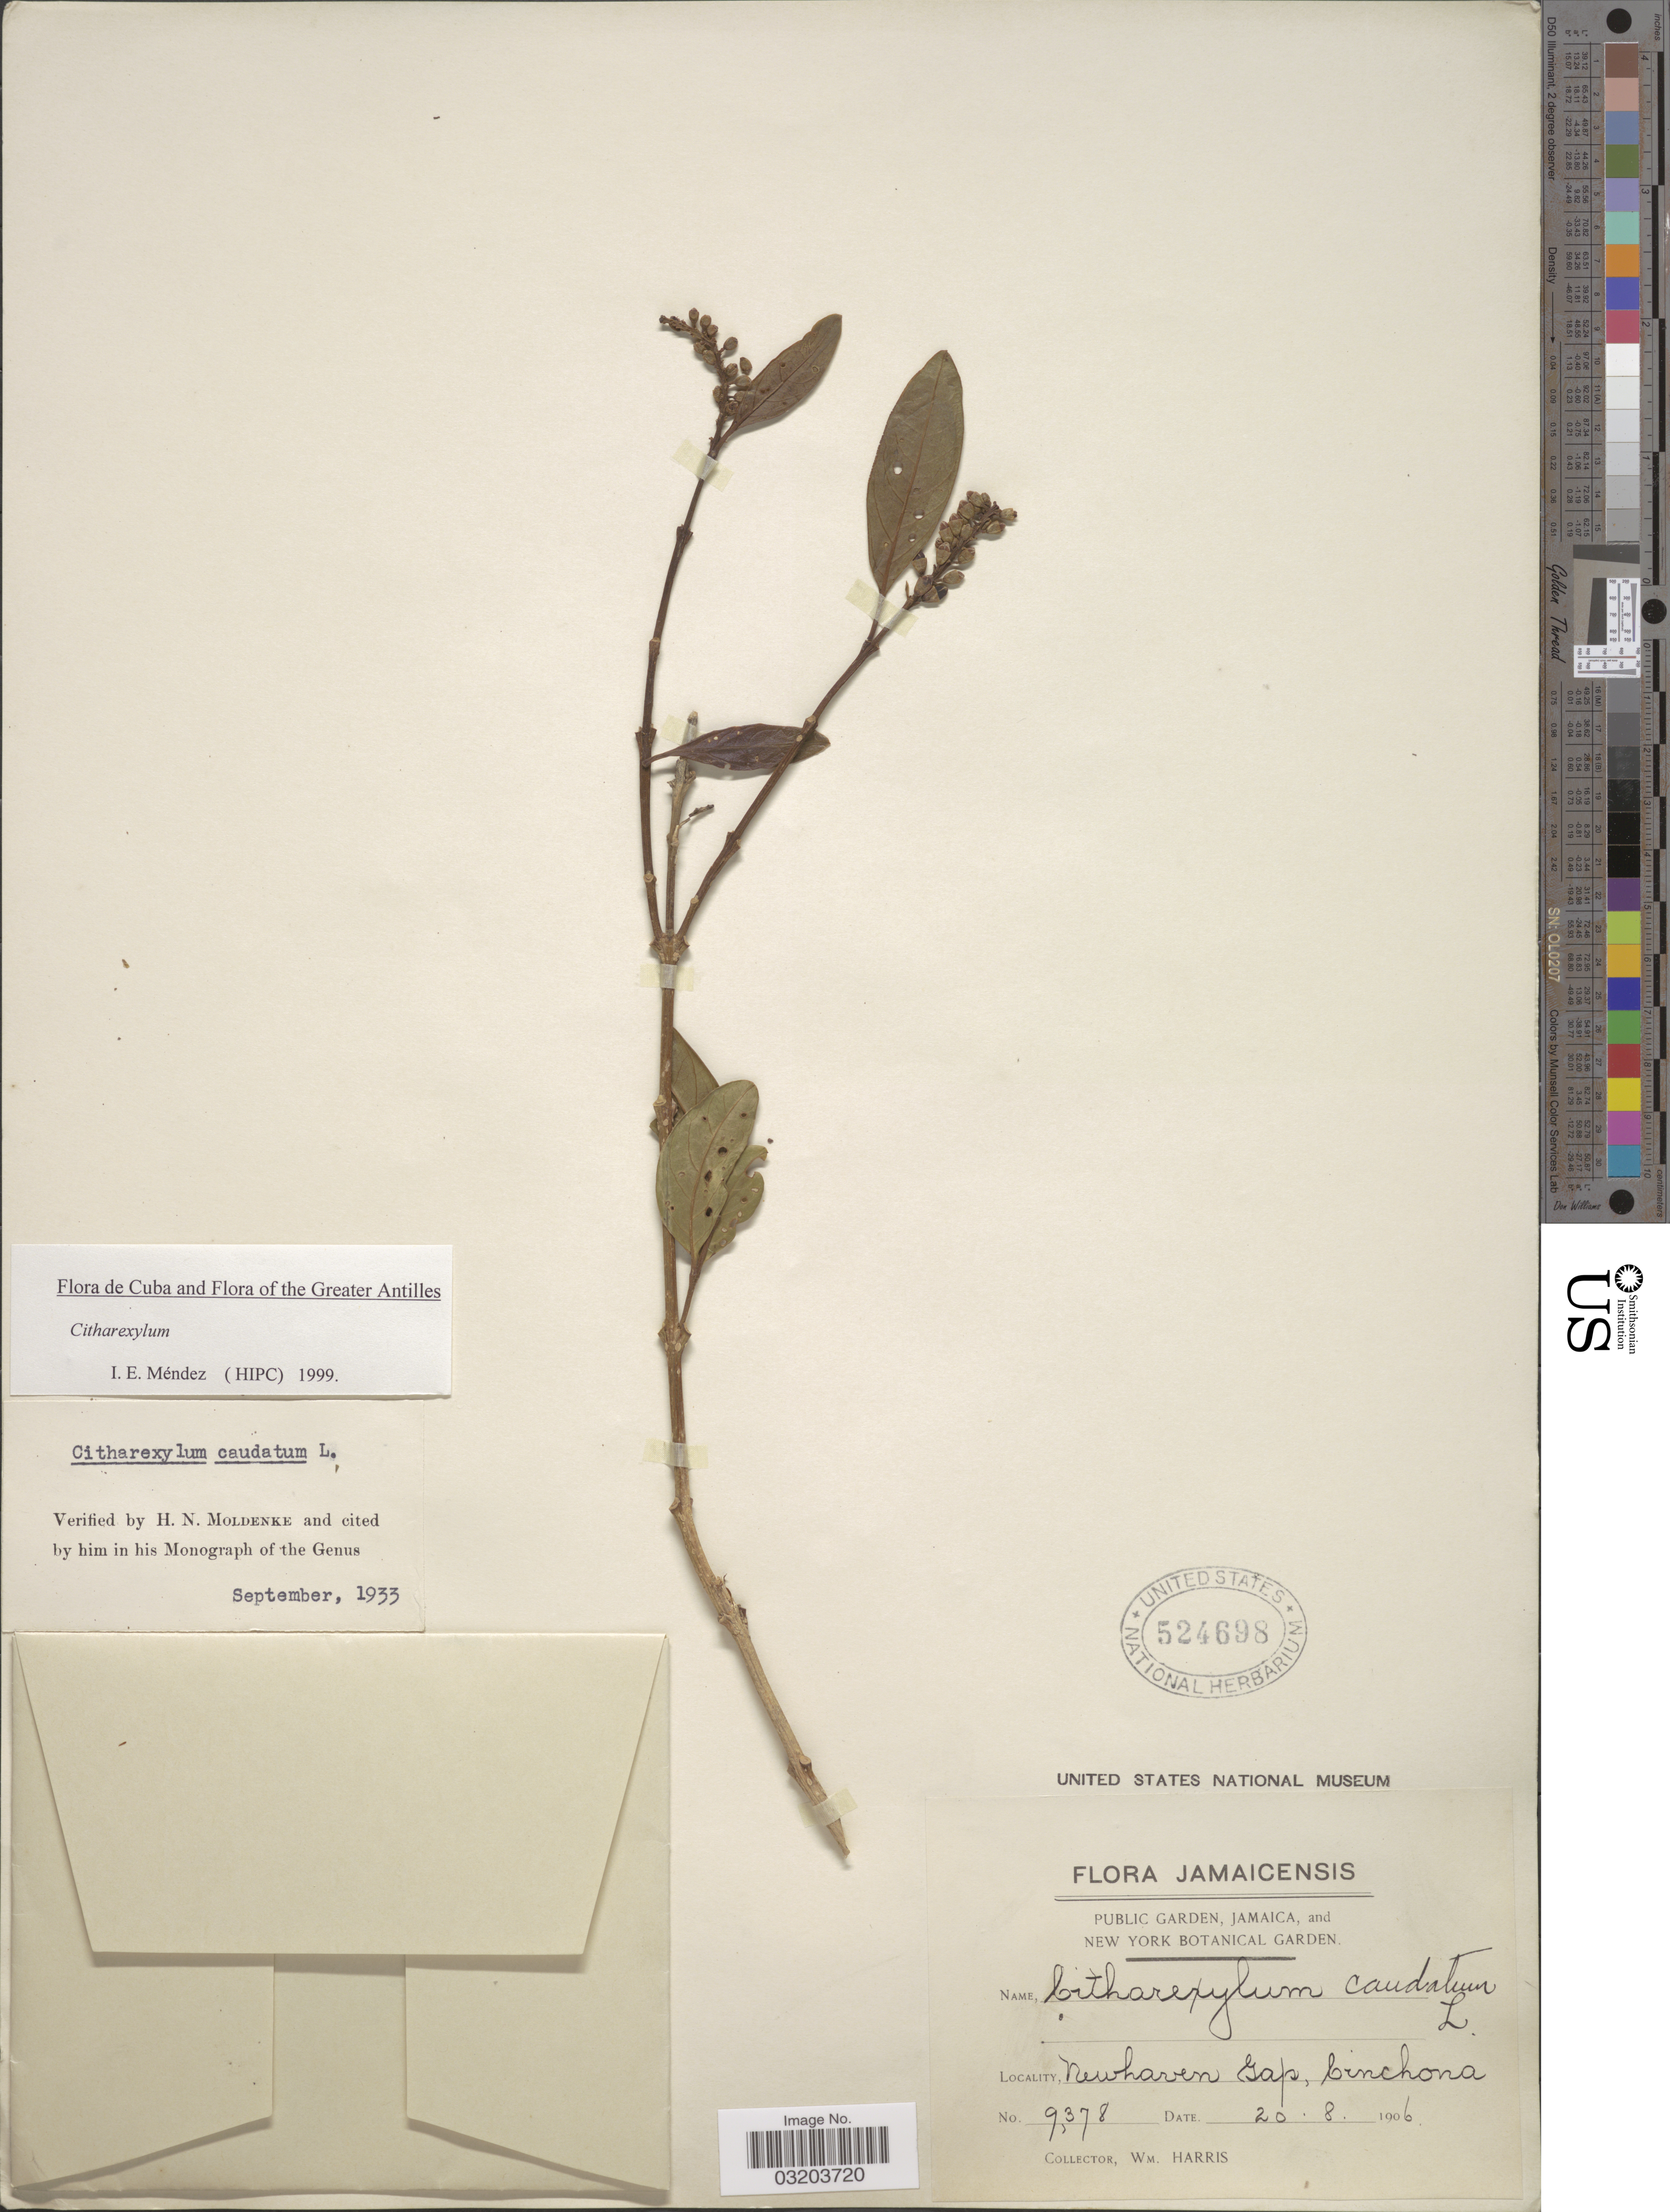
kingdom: Plantae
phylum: Tracheophyta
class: Magnoliopsida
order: Lamiales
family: Verbenaceae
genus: Citharexylum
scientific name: Citharexylum sp.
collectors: W. H. Harris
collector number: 9378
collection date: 1906-08-20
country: Jamaica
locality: Newhaven Gap, Cinchona.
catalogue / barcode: US 524698